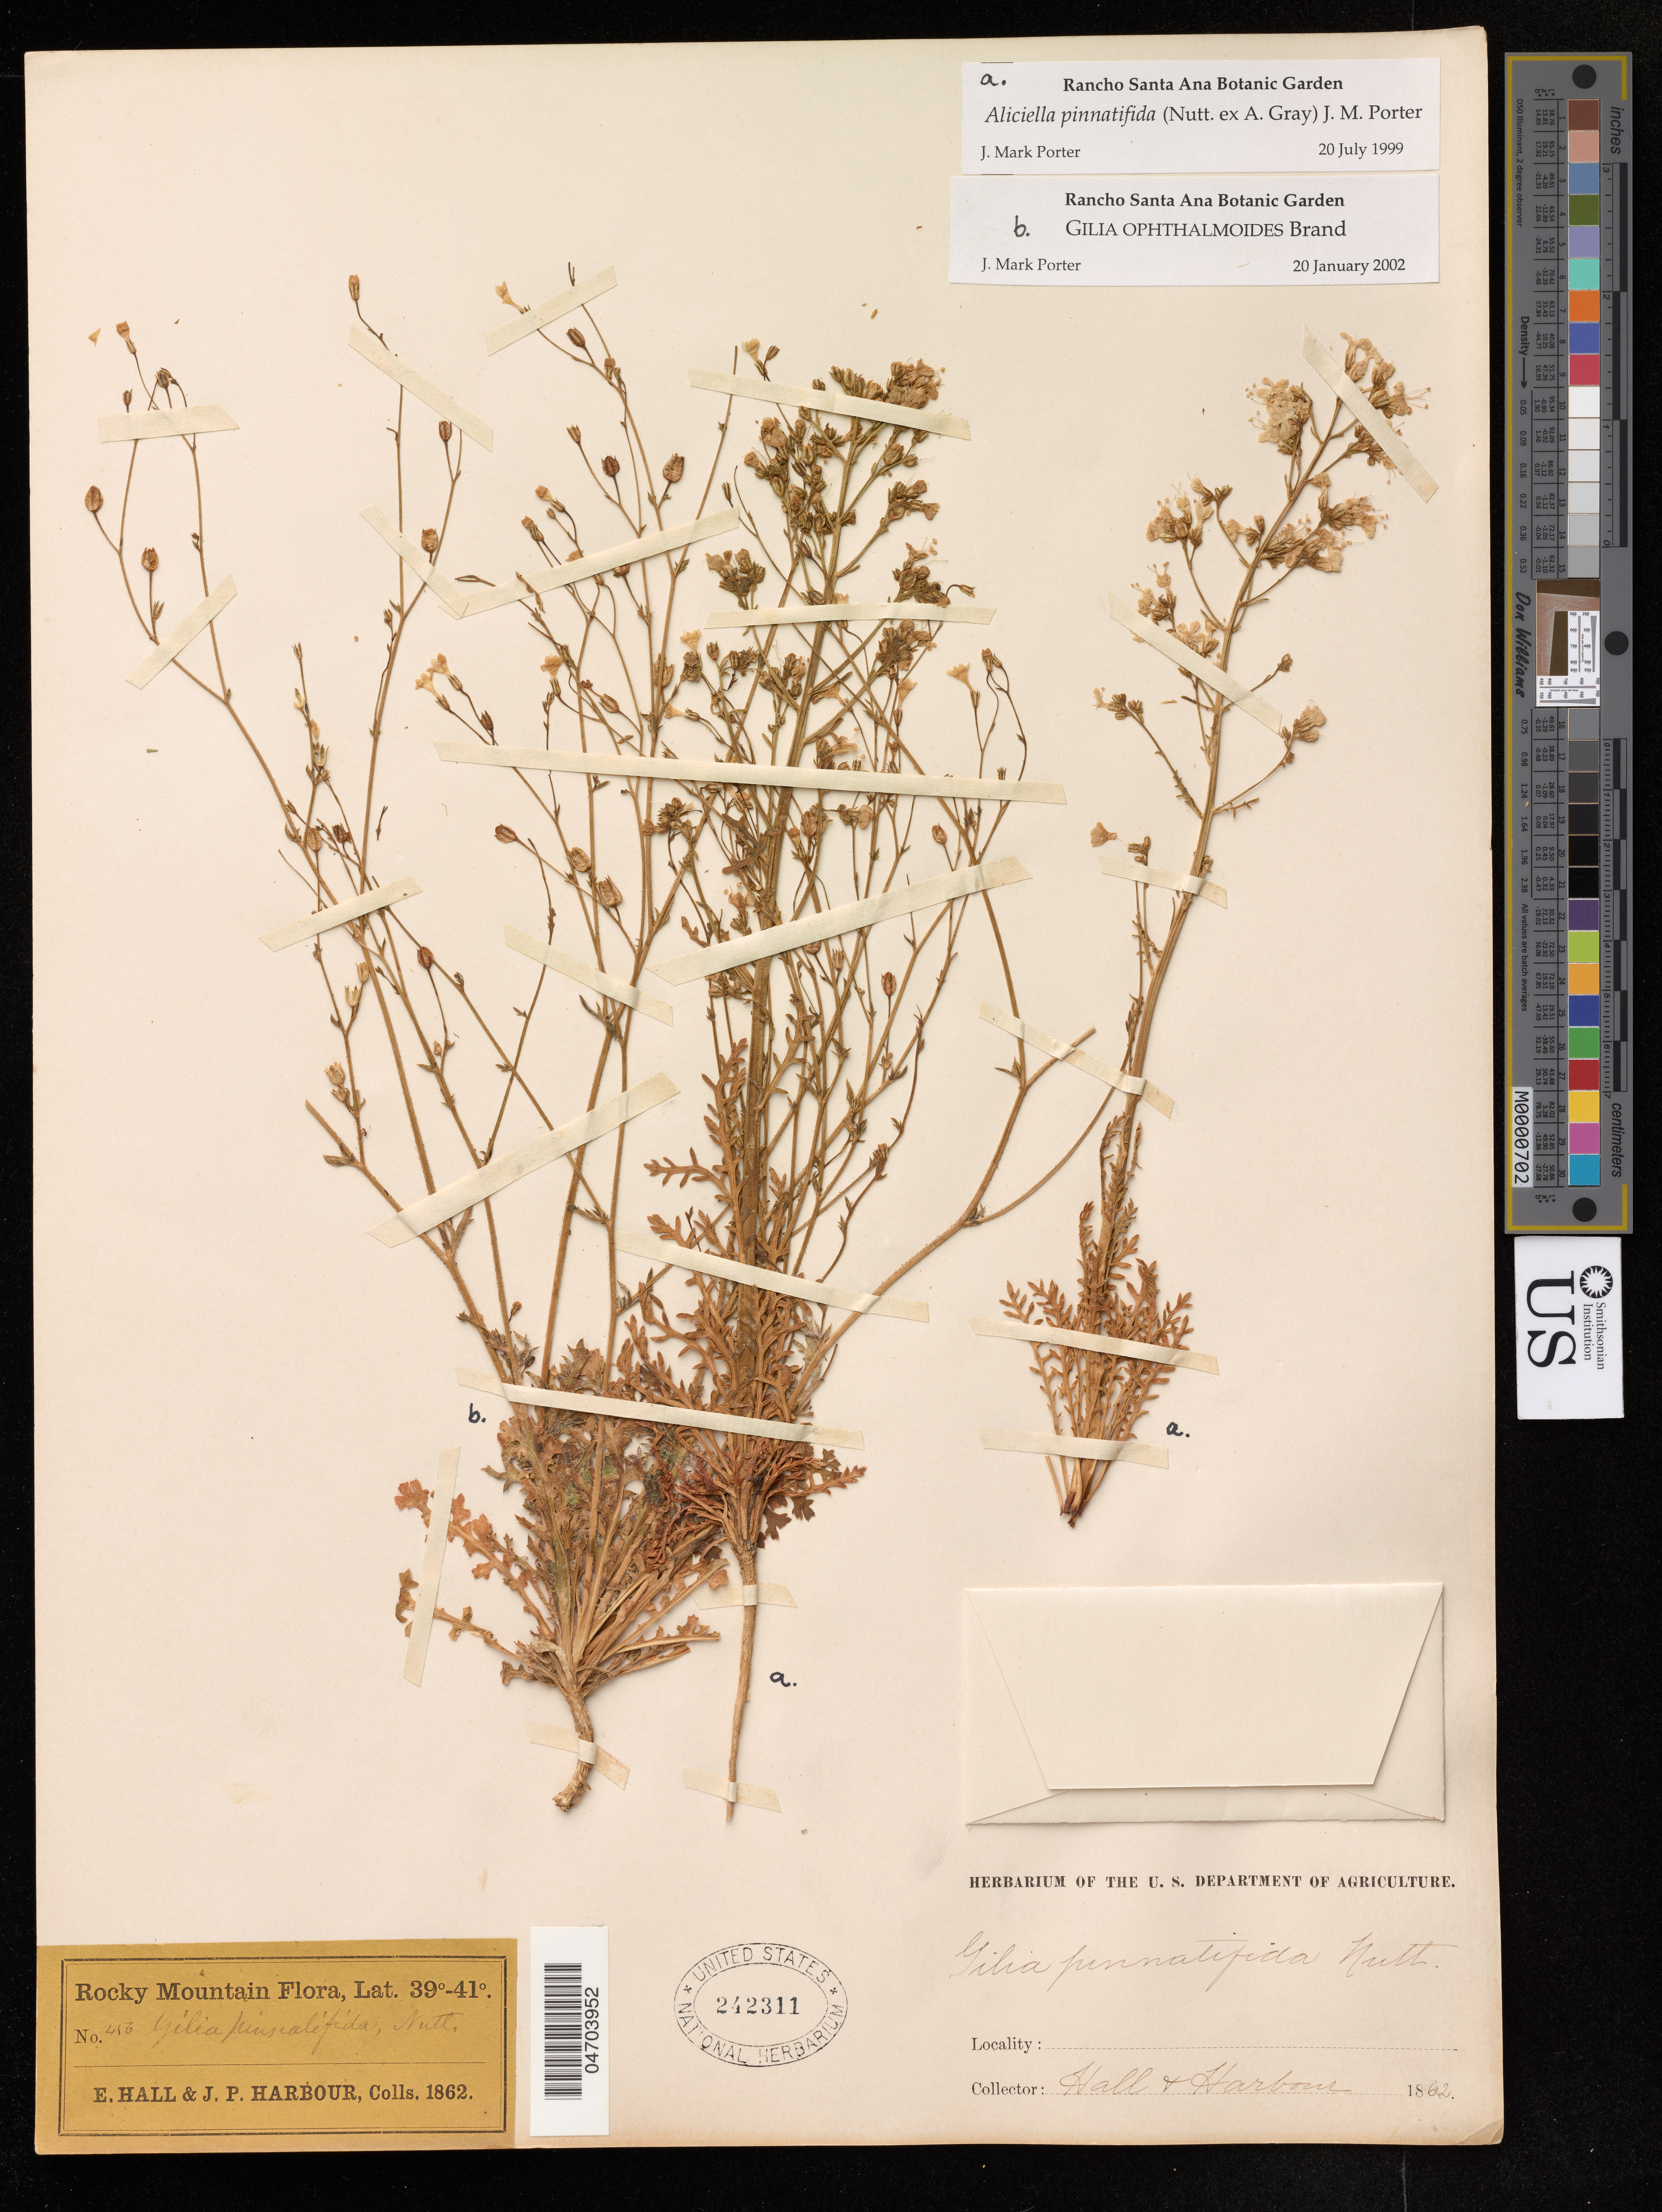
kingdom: Plantae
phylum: Tracheophyta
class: Magnoliopsida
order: Ericales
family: Polemoniaceae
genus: Aliciella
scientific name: Aliciella pinnatifida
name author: (Nutt. ex A. Gray) J.M. Porter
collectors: E. Hall & J. Harbour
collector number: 456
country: United States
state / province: Colorado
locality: Rocky Mountain.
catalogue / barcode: US 242311